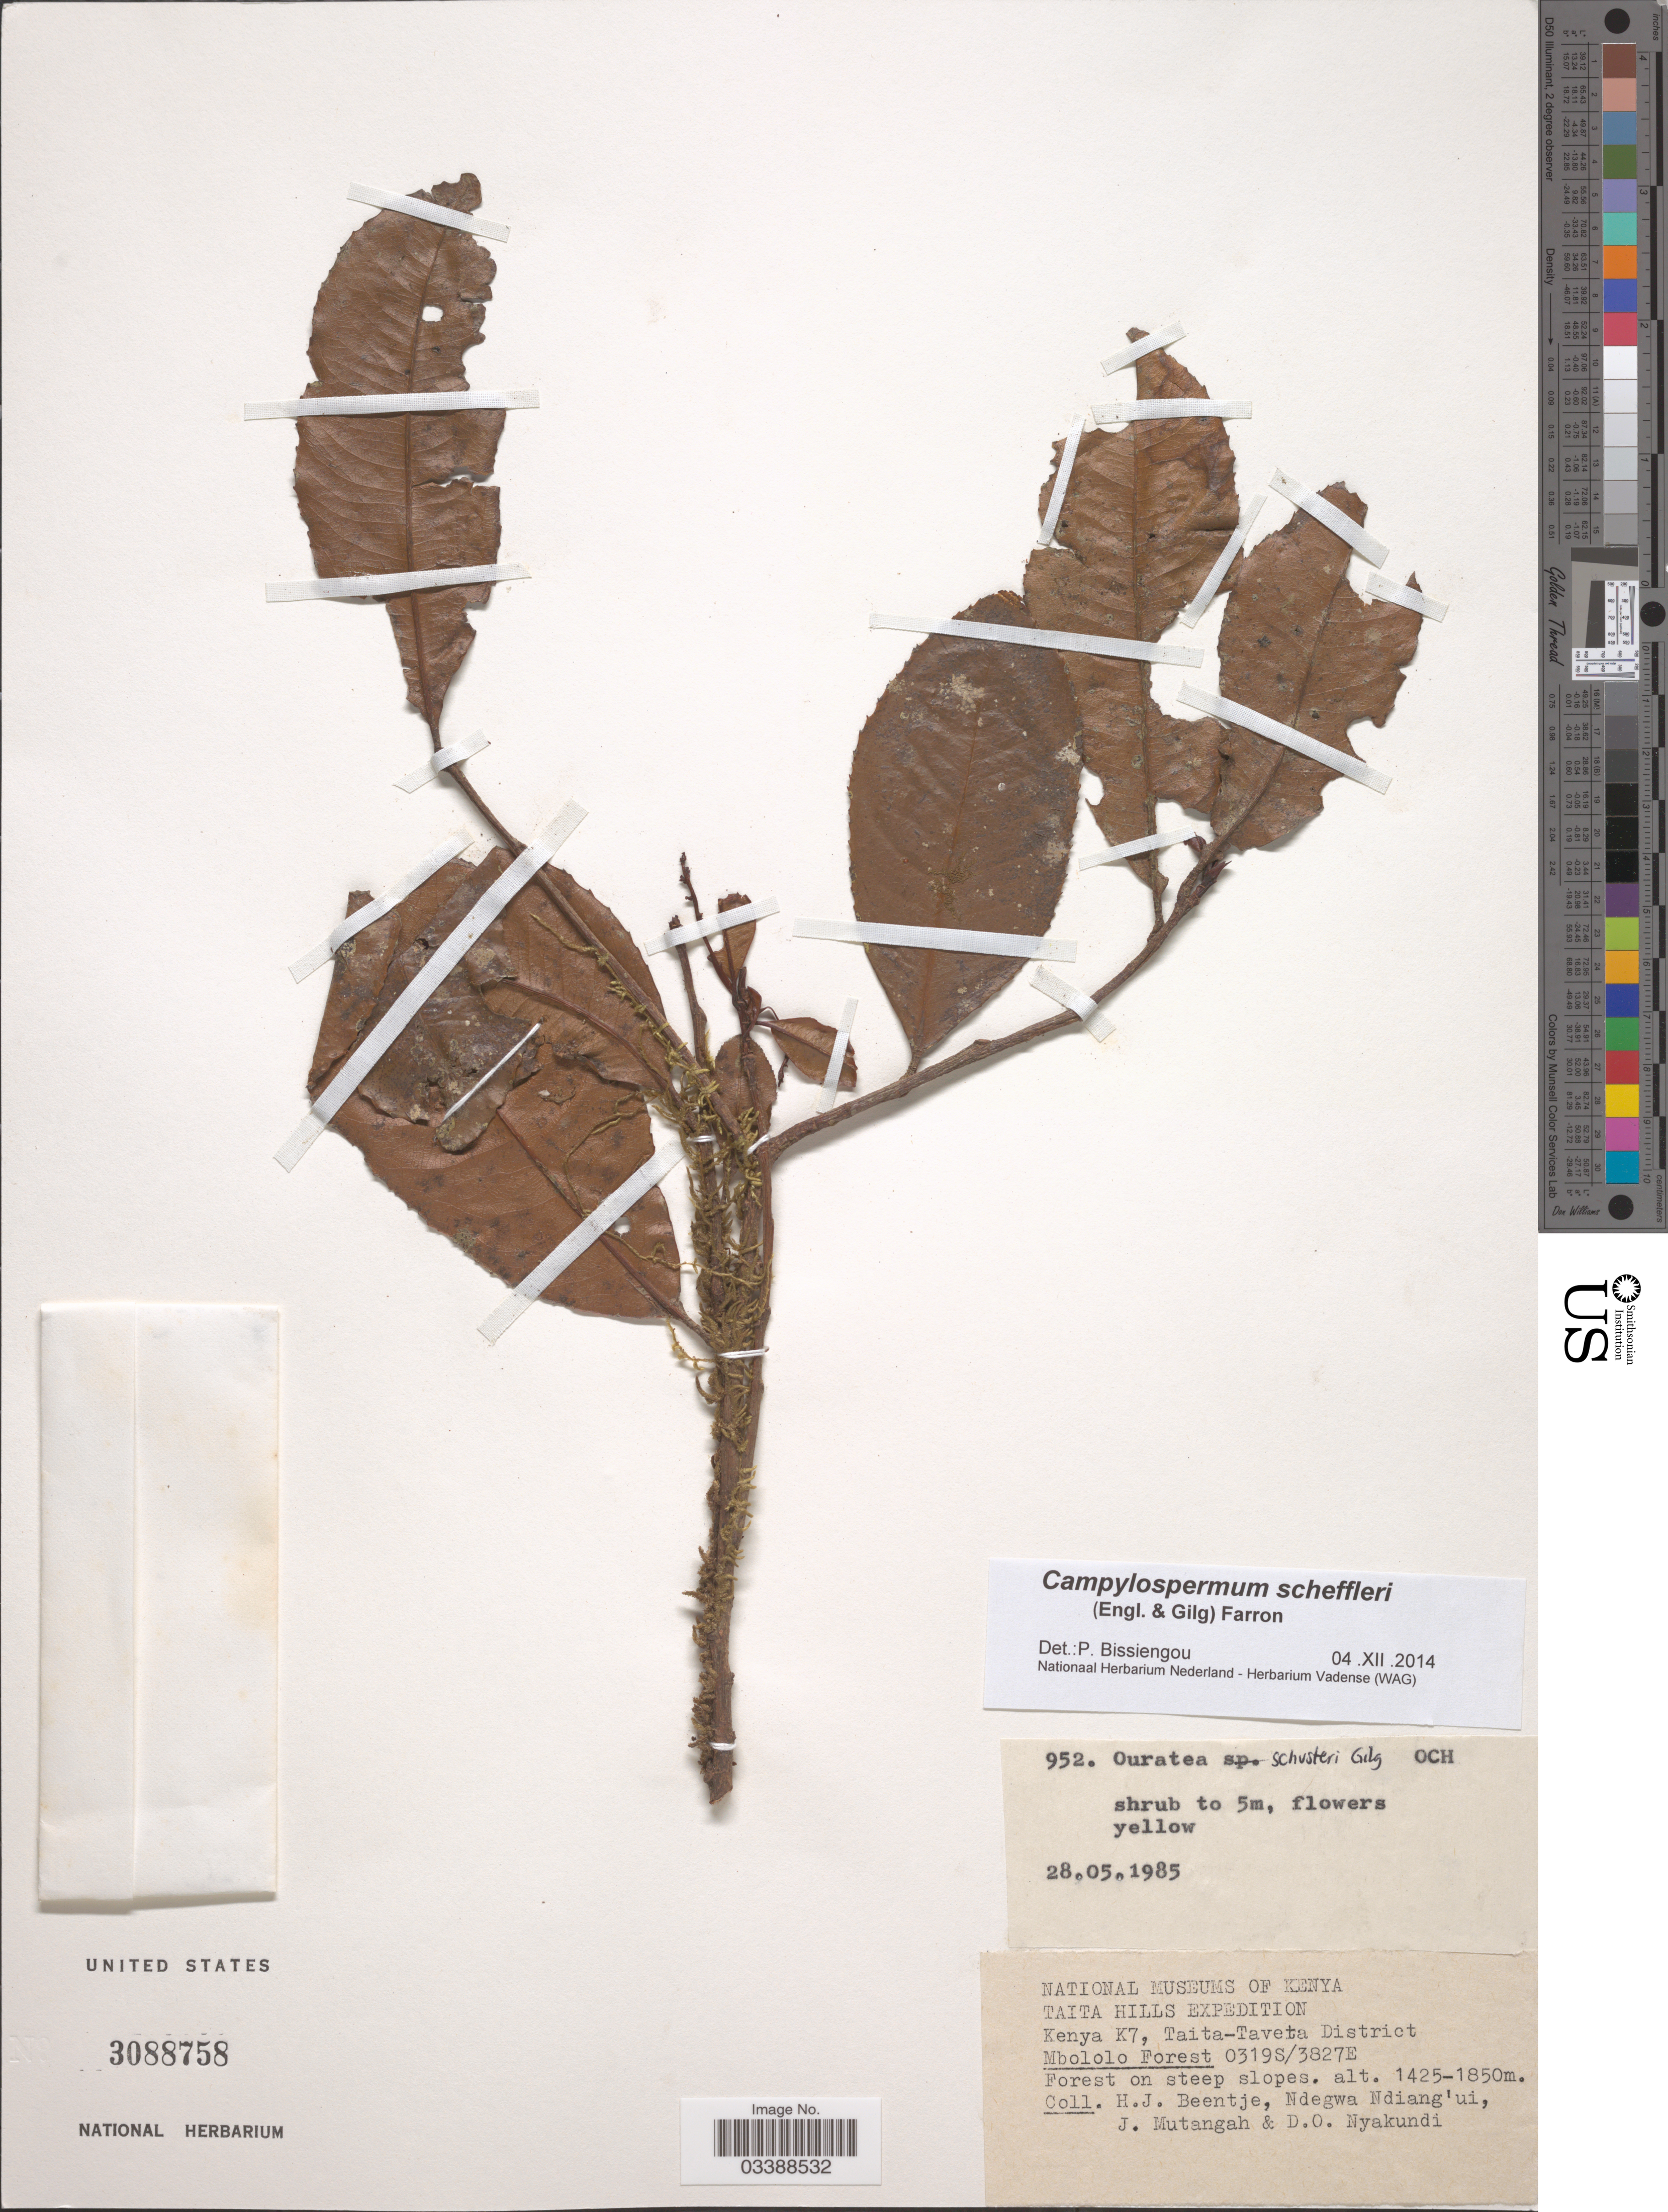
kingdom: Plantae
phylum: Tracheophyta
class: Magnoliopsida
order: Malpighiales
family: Ochnaceae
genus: Campylospermum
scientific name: Campylospermum scheffleri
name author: (Engl. & Gilg) Farron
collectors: H. J. Beentje, Ndegwa Ndiang'ui, J. Mutangah & D. Nyakundi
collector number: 952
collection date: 1985-05-28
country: Kenya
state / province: Taita Taveta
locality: Taita-Taveta District. Mbololo Forest.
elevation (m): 1425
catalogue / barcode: US 3088758